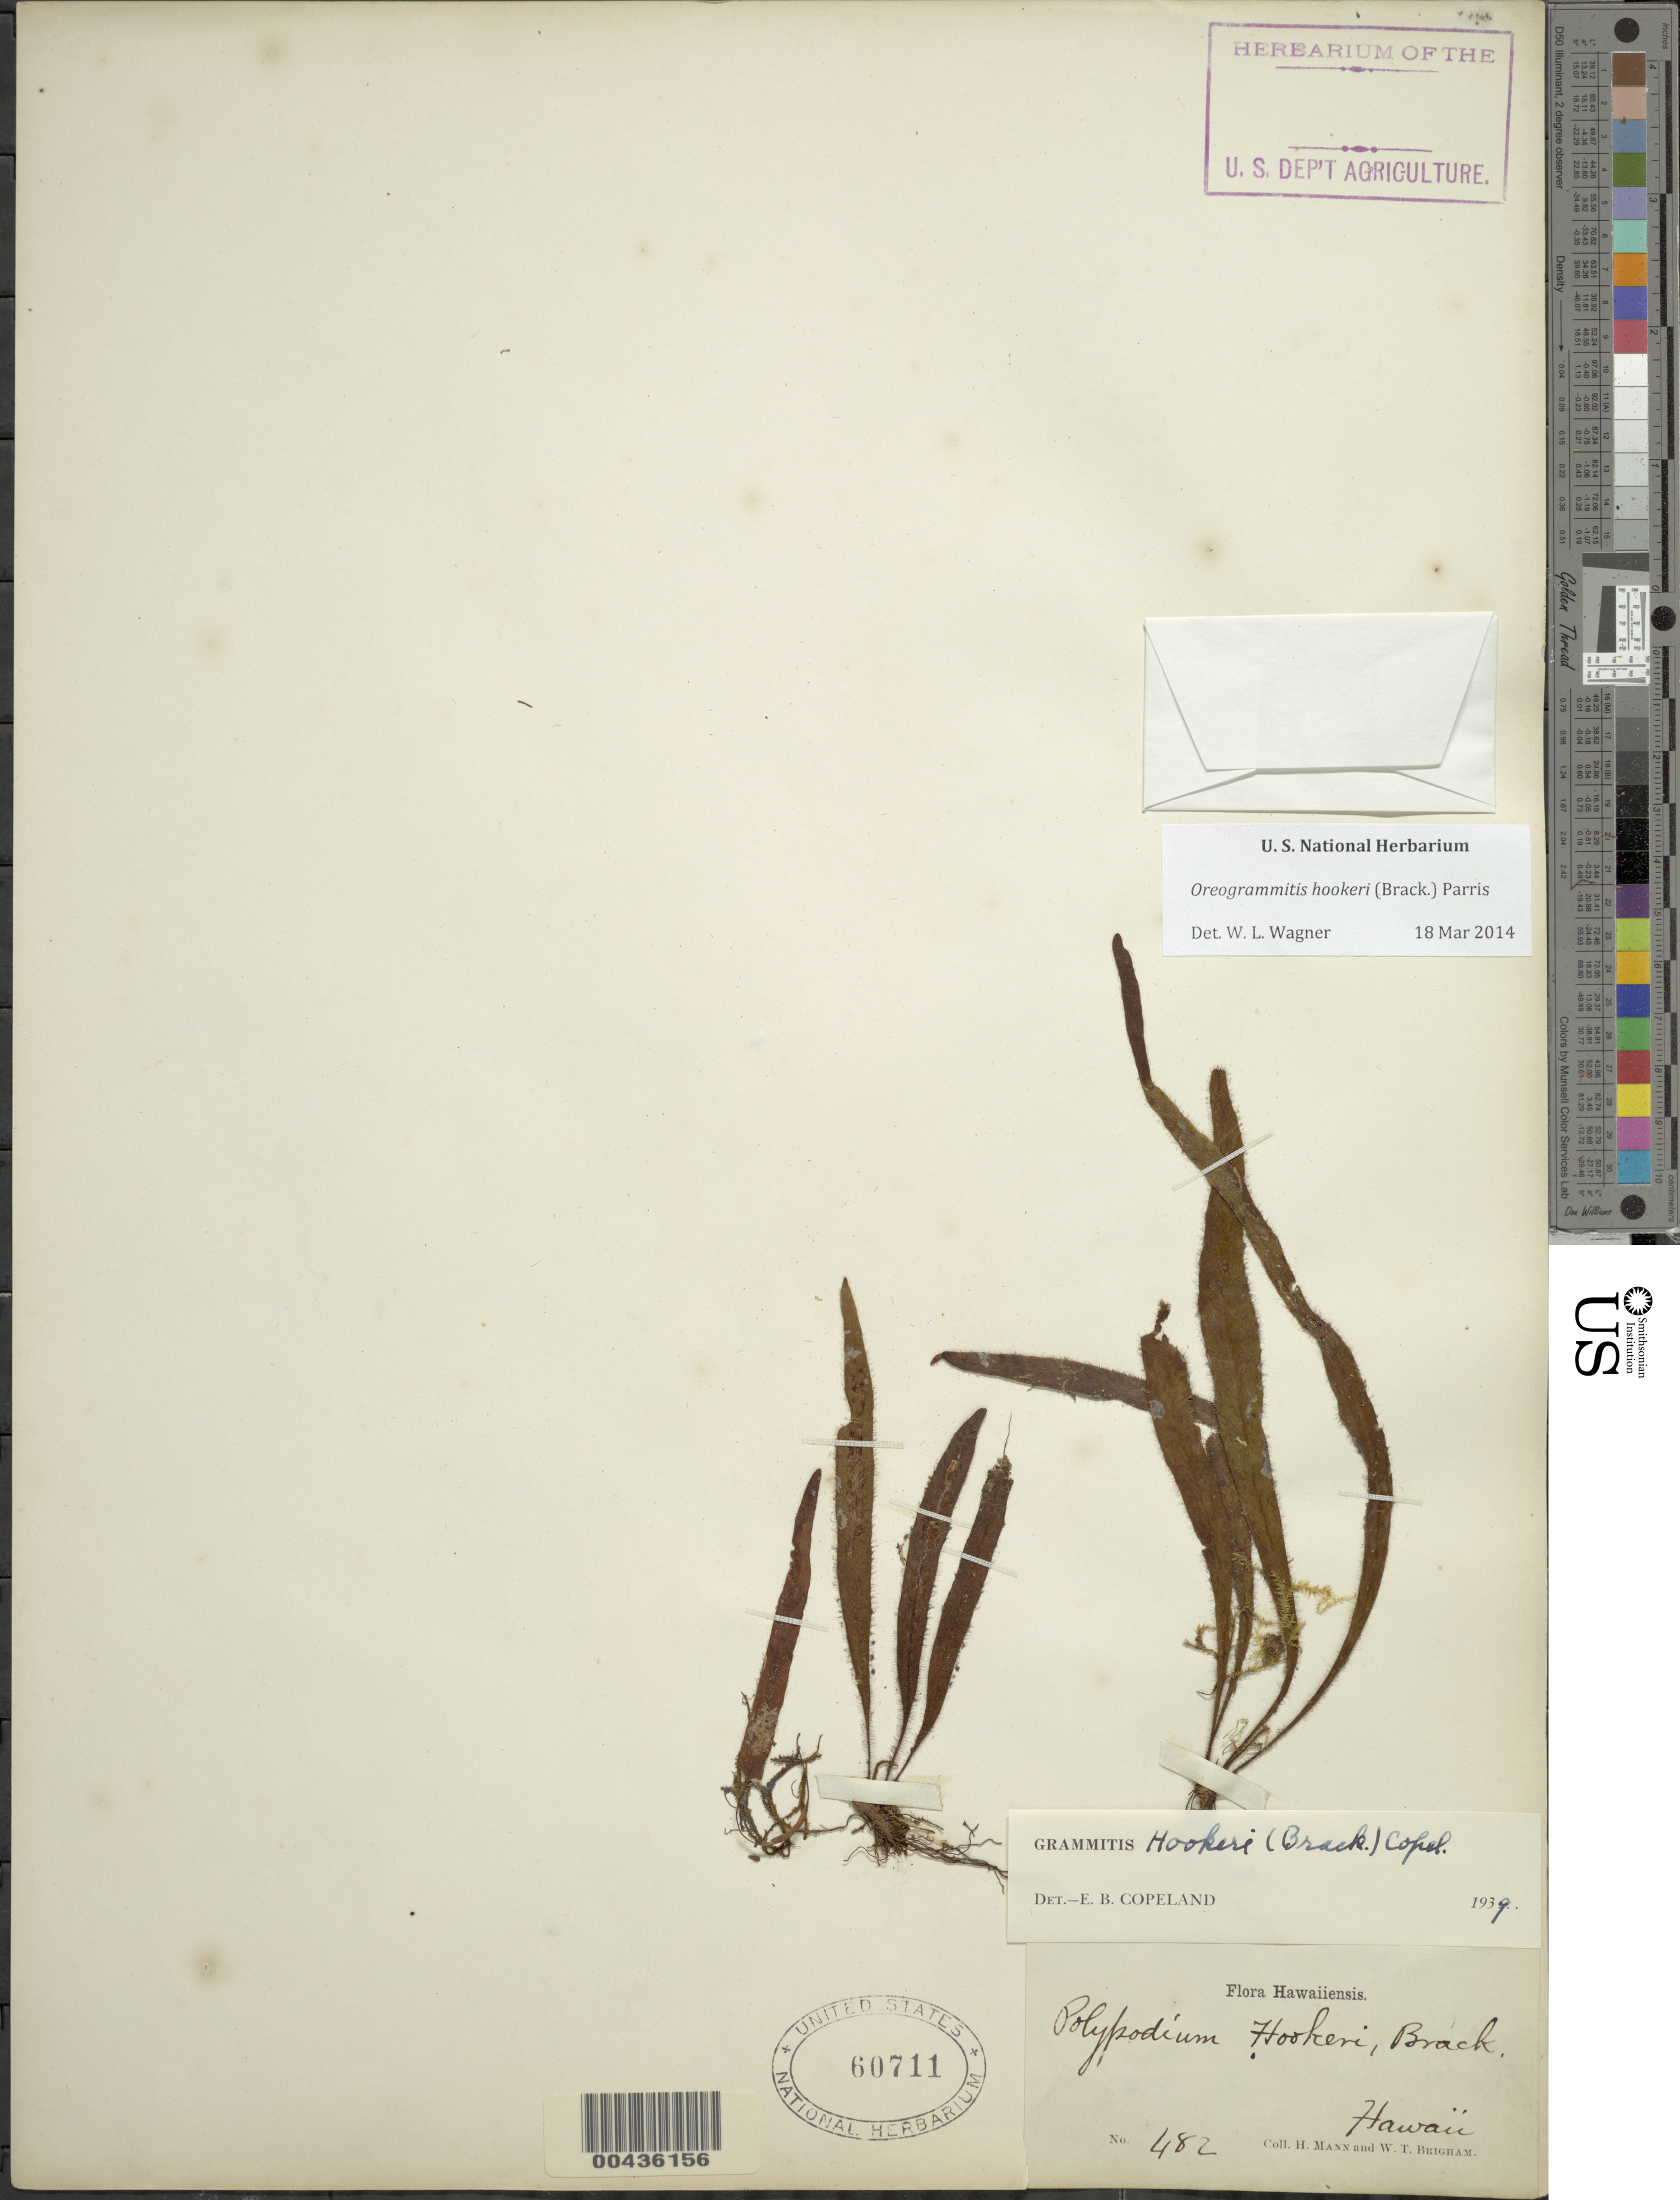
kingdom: Plantae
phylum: Tracheophyta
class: Polypodiopsida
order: Polypodiales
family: Polypodiaceae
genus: Oreogrammitis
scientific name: Oreogrammitis hookeri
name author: (Brack.) Parris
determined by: Wagner, W. L., (BOT), Smithsonian Institution - National Museum of Natural History (UNITED STATES)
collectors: H. Mann & W. T. Brigham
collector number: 482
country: United States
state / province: Hawaii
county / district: Kauai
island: Kaua'i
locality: Hawaii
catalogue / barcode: US 60711